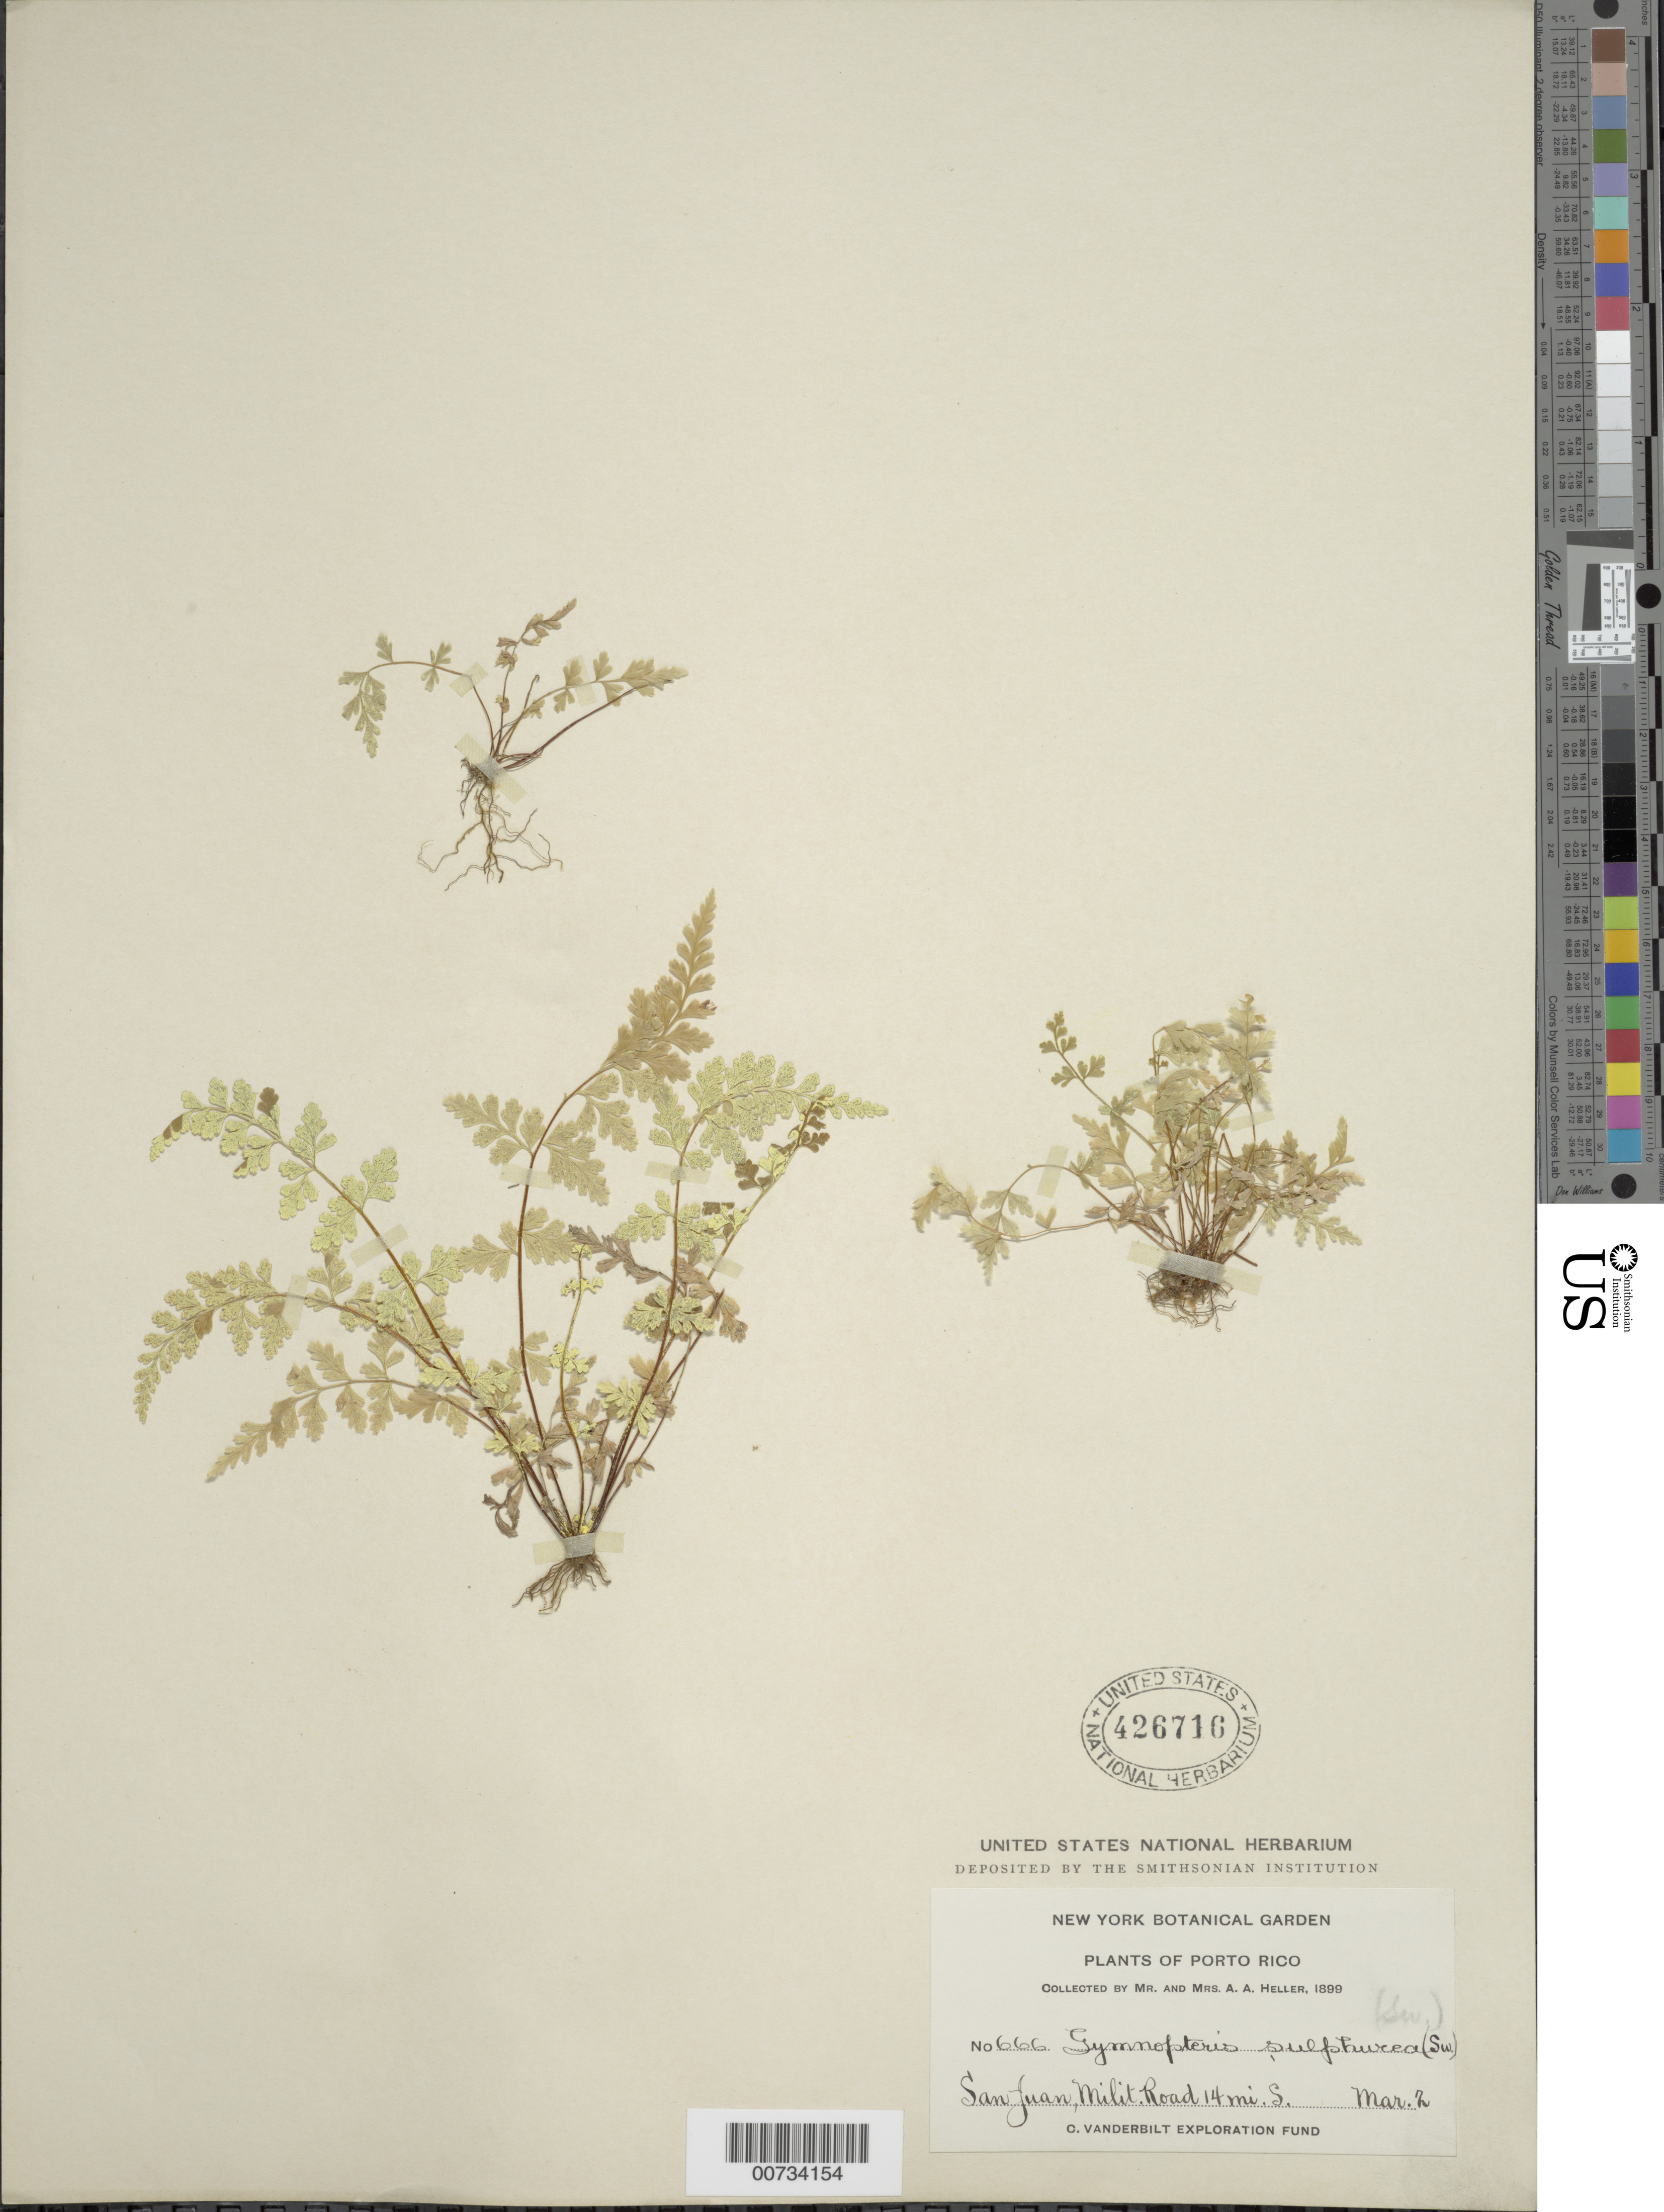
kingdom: Plantae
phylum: Tracheophyta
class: Polypodiopsida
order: Polypodiales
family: Pteridaceae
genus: Pityrogramma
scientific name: Pityrogramma sulphurea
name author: (Sw.) Maxon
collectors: A. A. Heller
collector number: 666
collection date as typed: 02 Mar 1899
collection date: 1899-03-02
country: Puerto Rico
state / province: San Juan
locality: San Juan, Military Road 14 mi S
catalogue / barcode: US 426716